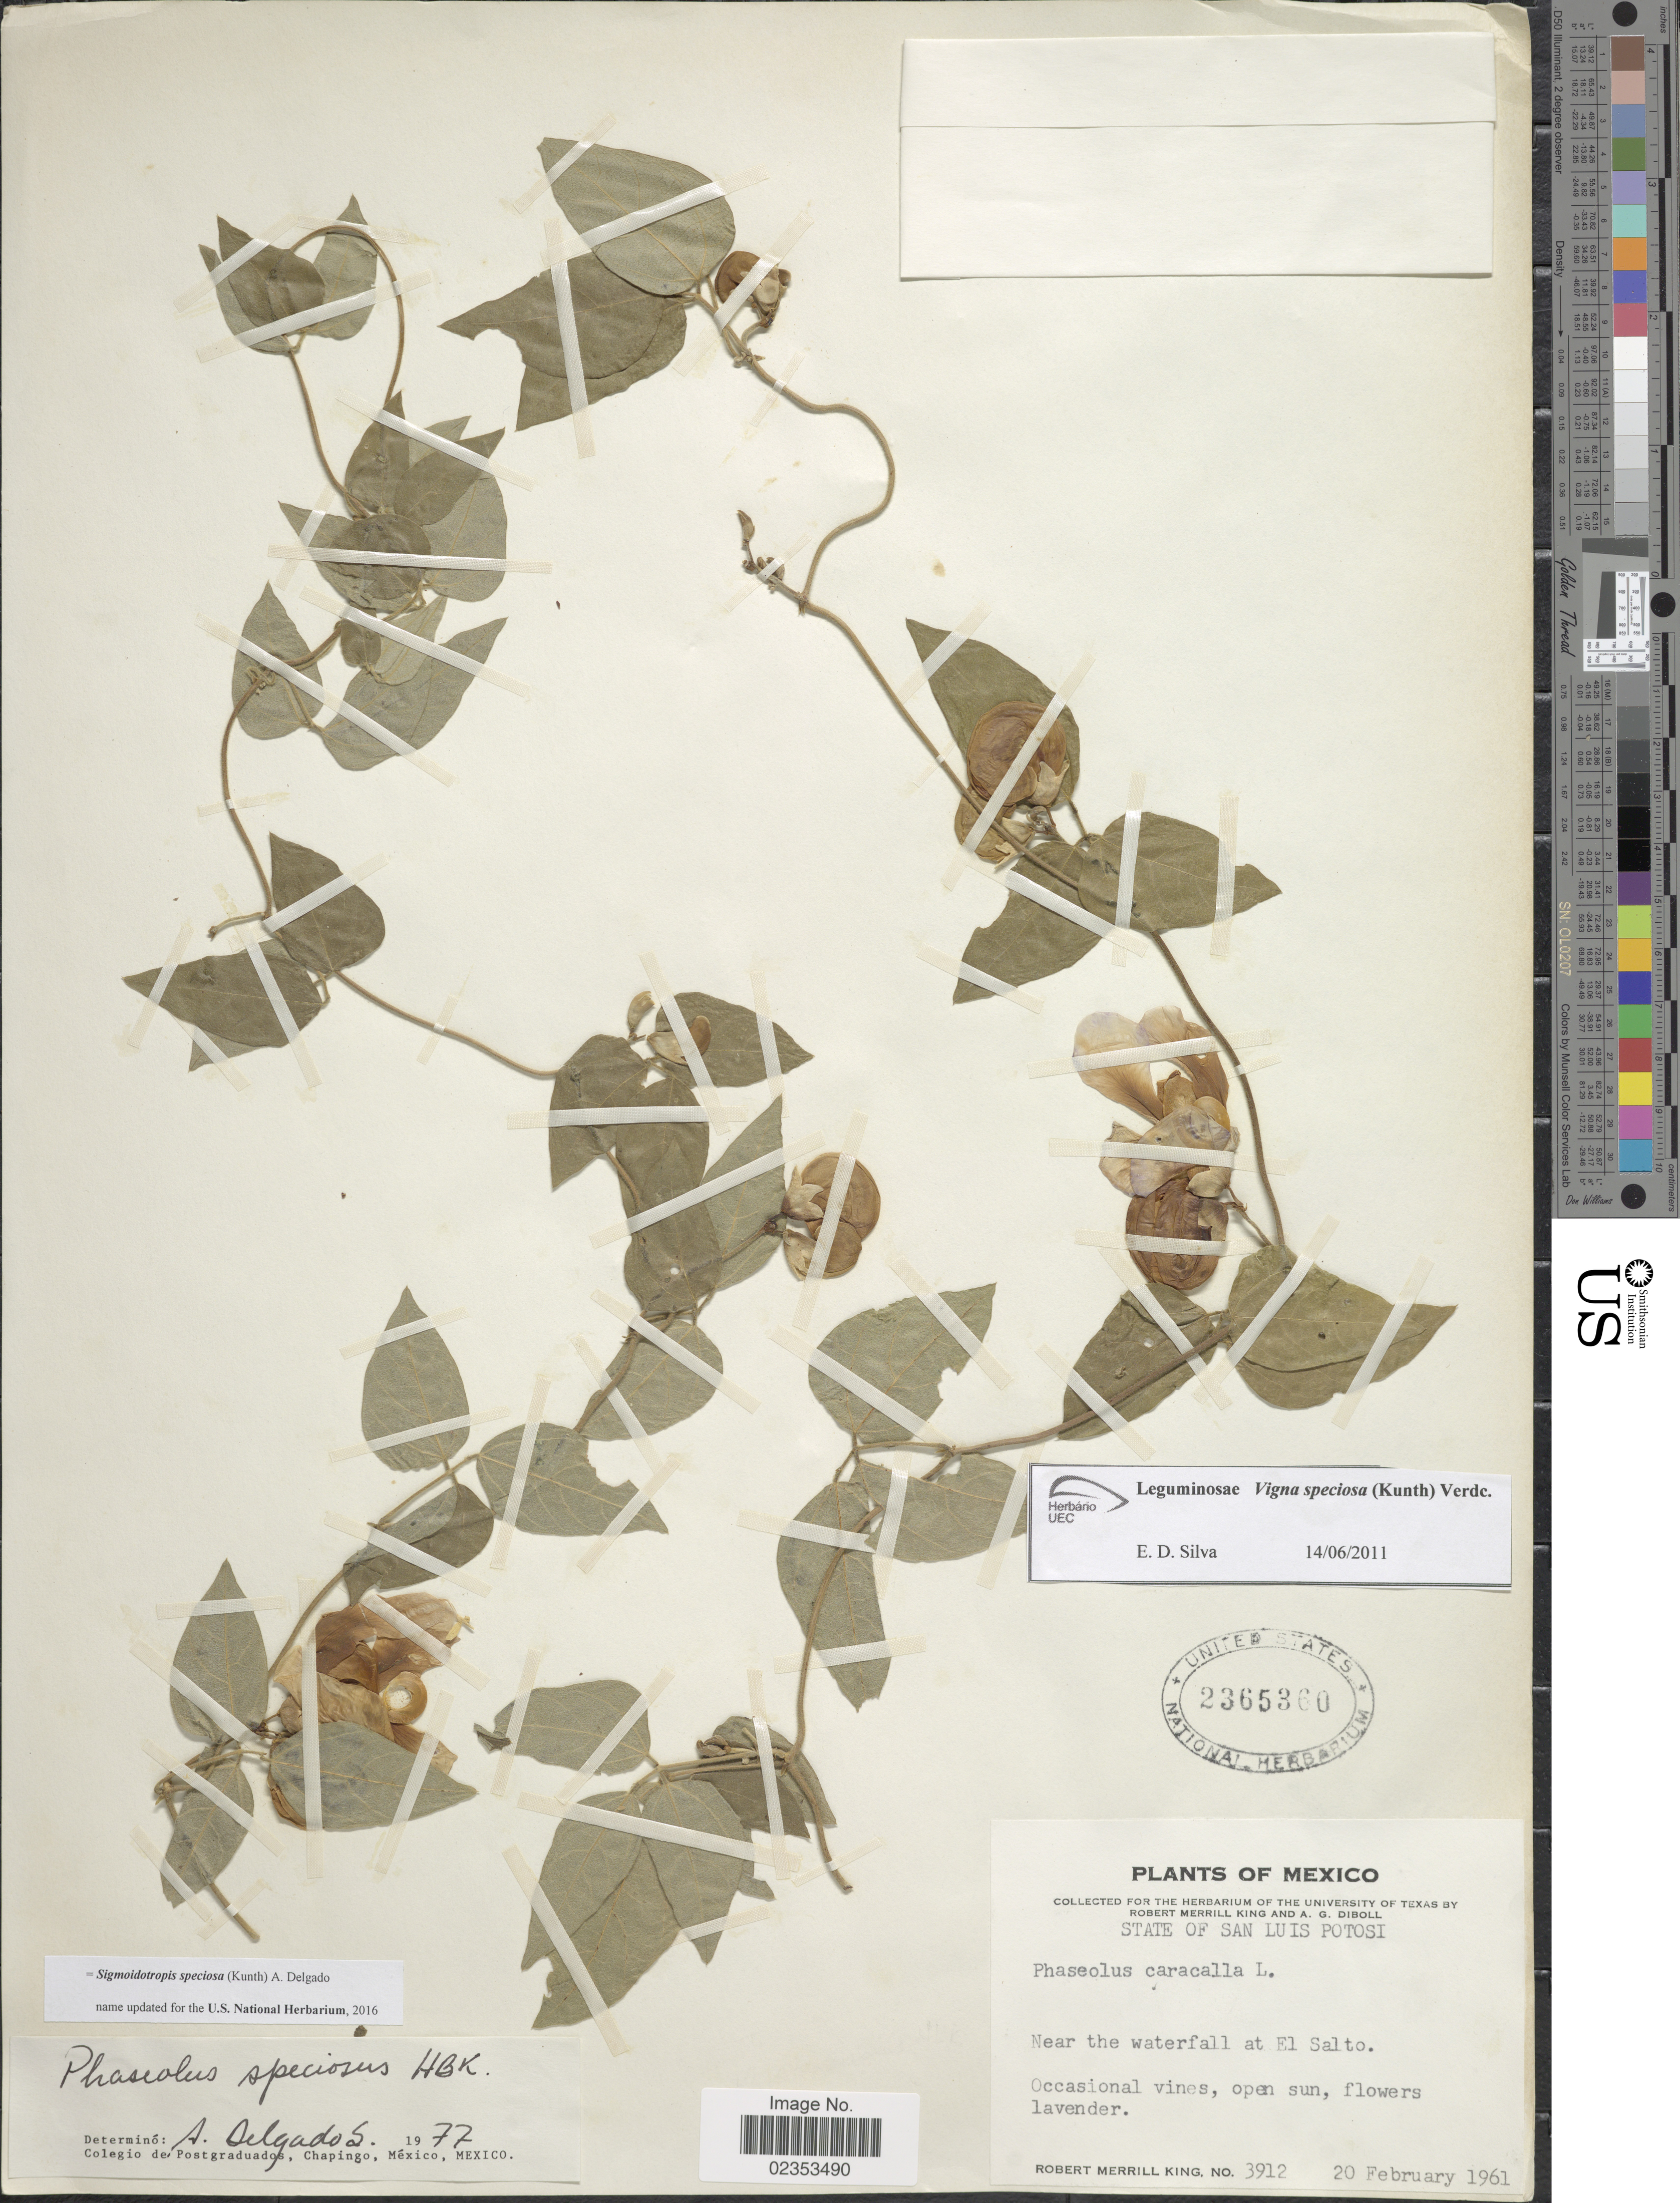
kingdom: Plantae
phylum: Tracheophyta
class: Magnoliopsida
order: Fabales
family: Fabaceae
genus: Sigmoidotropis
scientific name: Sigmoidotropis speciosa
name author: (Kunth) A. Delgado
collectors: R. M. King & A. Diboll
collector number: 3912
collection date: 1961-02-20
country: Mexico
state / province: San Luis Potosí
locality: Near the waterfall at El Salto.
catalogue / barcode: US 2365360